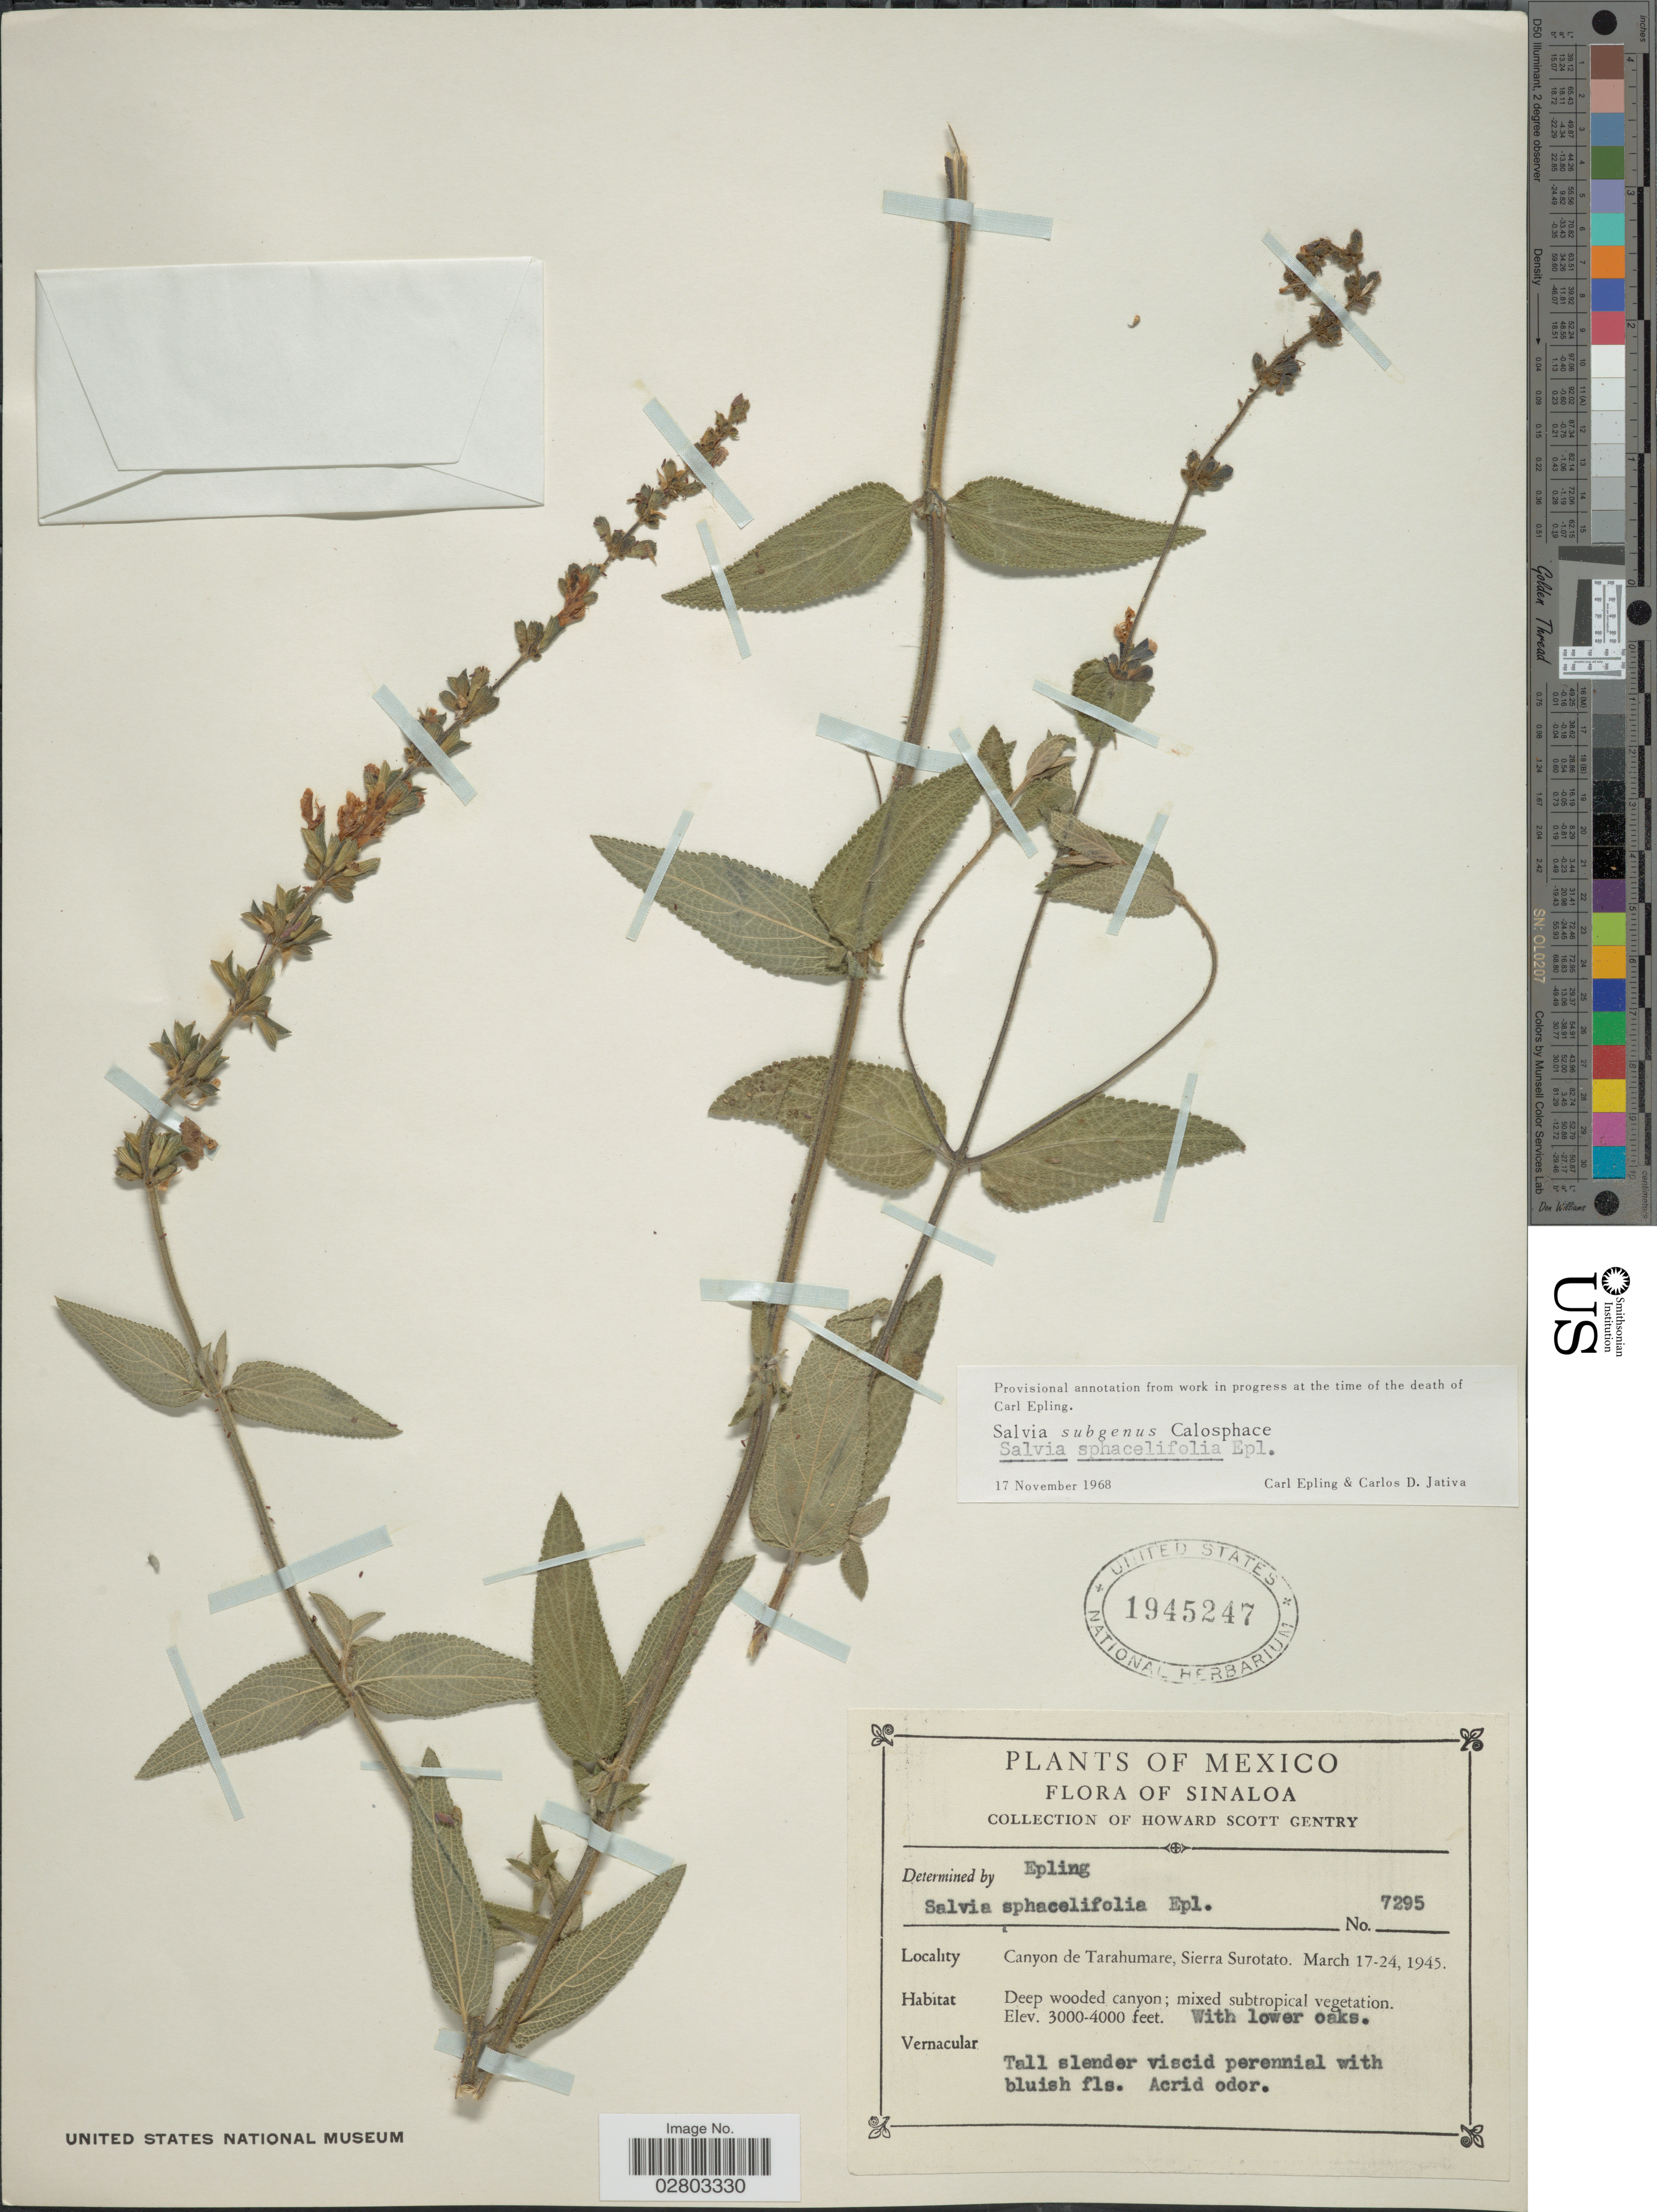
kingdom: Plantae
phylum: Tracheophyta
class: Magnoliopsida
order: Lamiales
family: Lamiaceae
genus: Salvia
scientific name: Salvia sphacelifolia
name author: Epling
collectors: H. S. Gentry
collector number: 7295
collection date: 1945-03-17/1945-03-24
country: Mexico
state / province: Sinaloa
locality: Canyon de Tarahumare, Sierra Surotato.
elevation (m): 914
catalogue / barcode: US 1945247